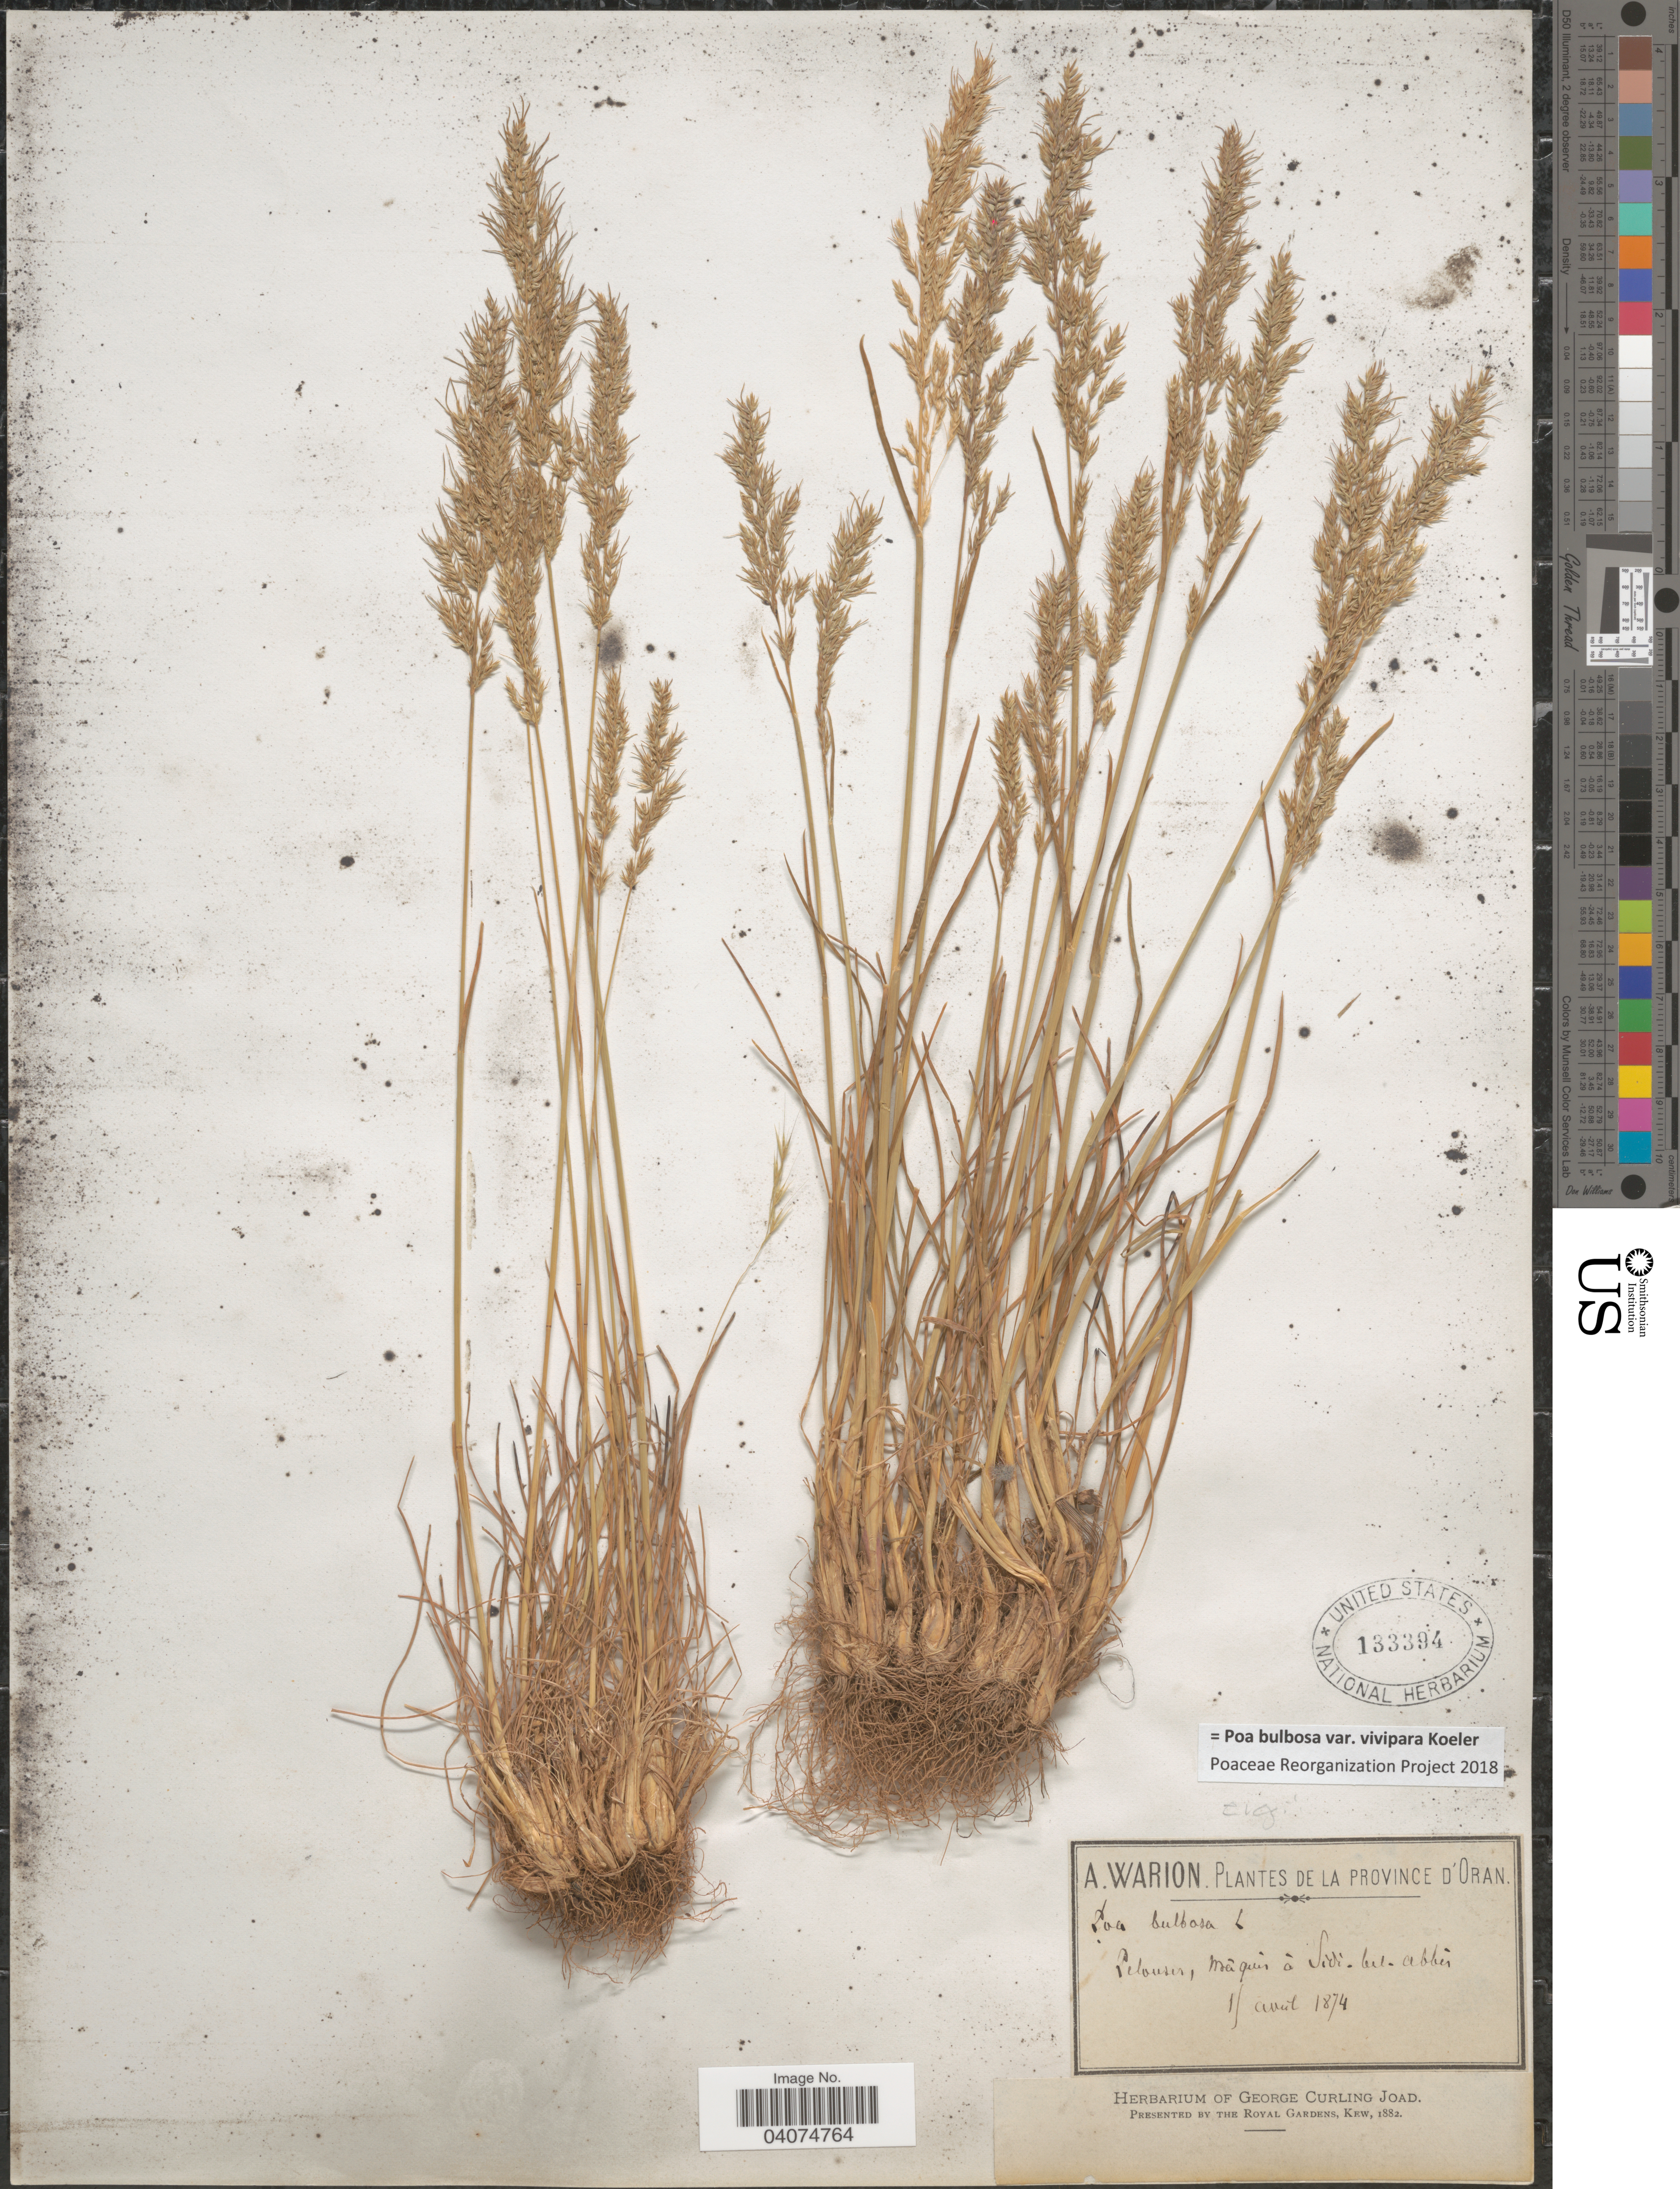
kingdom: Plantae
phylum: Tracheophyta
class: Liliopsida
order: Poales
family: Poaceae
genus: Poa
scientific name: Poa bulbosa subsp. bulbosa var. vivipara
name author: Koeler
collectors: A. Warion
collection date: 1874-04-15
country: Algeria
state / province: Oran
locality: Pelouses, màquis à Sidi-bei-Abbès.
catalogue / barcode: US 133394